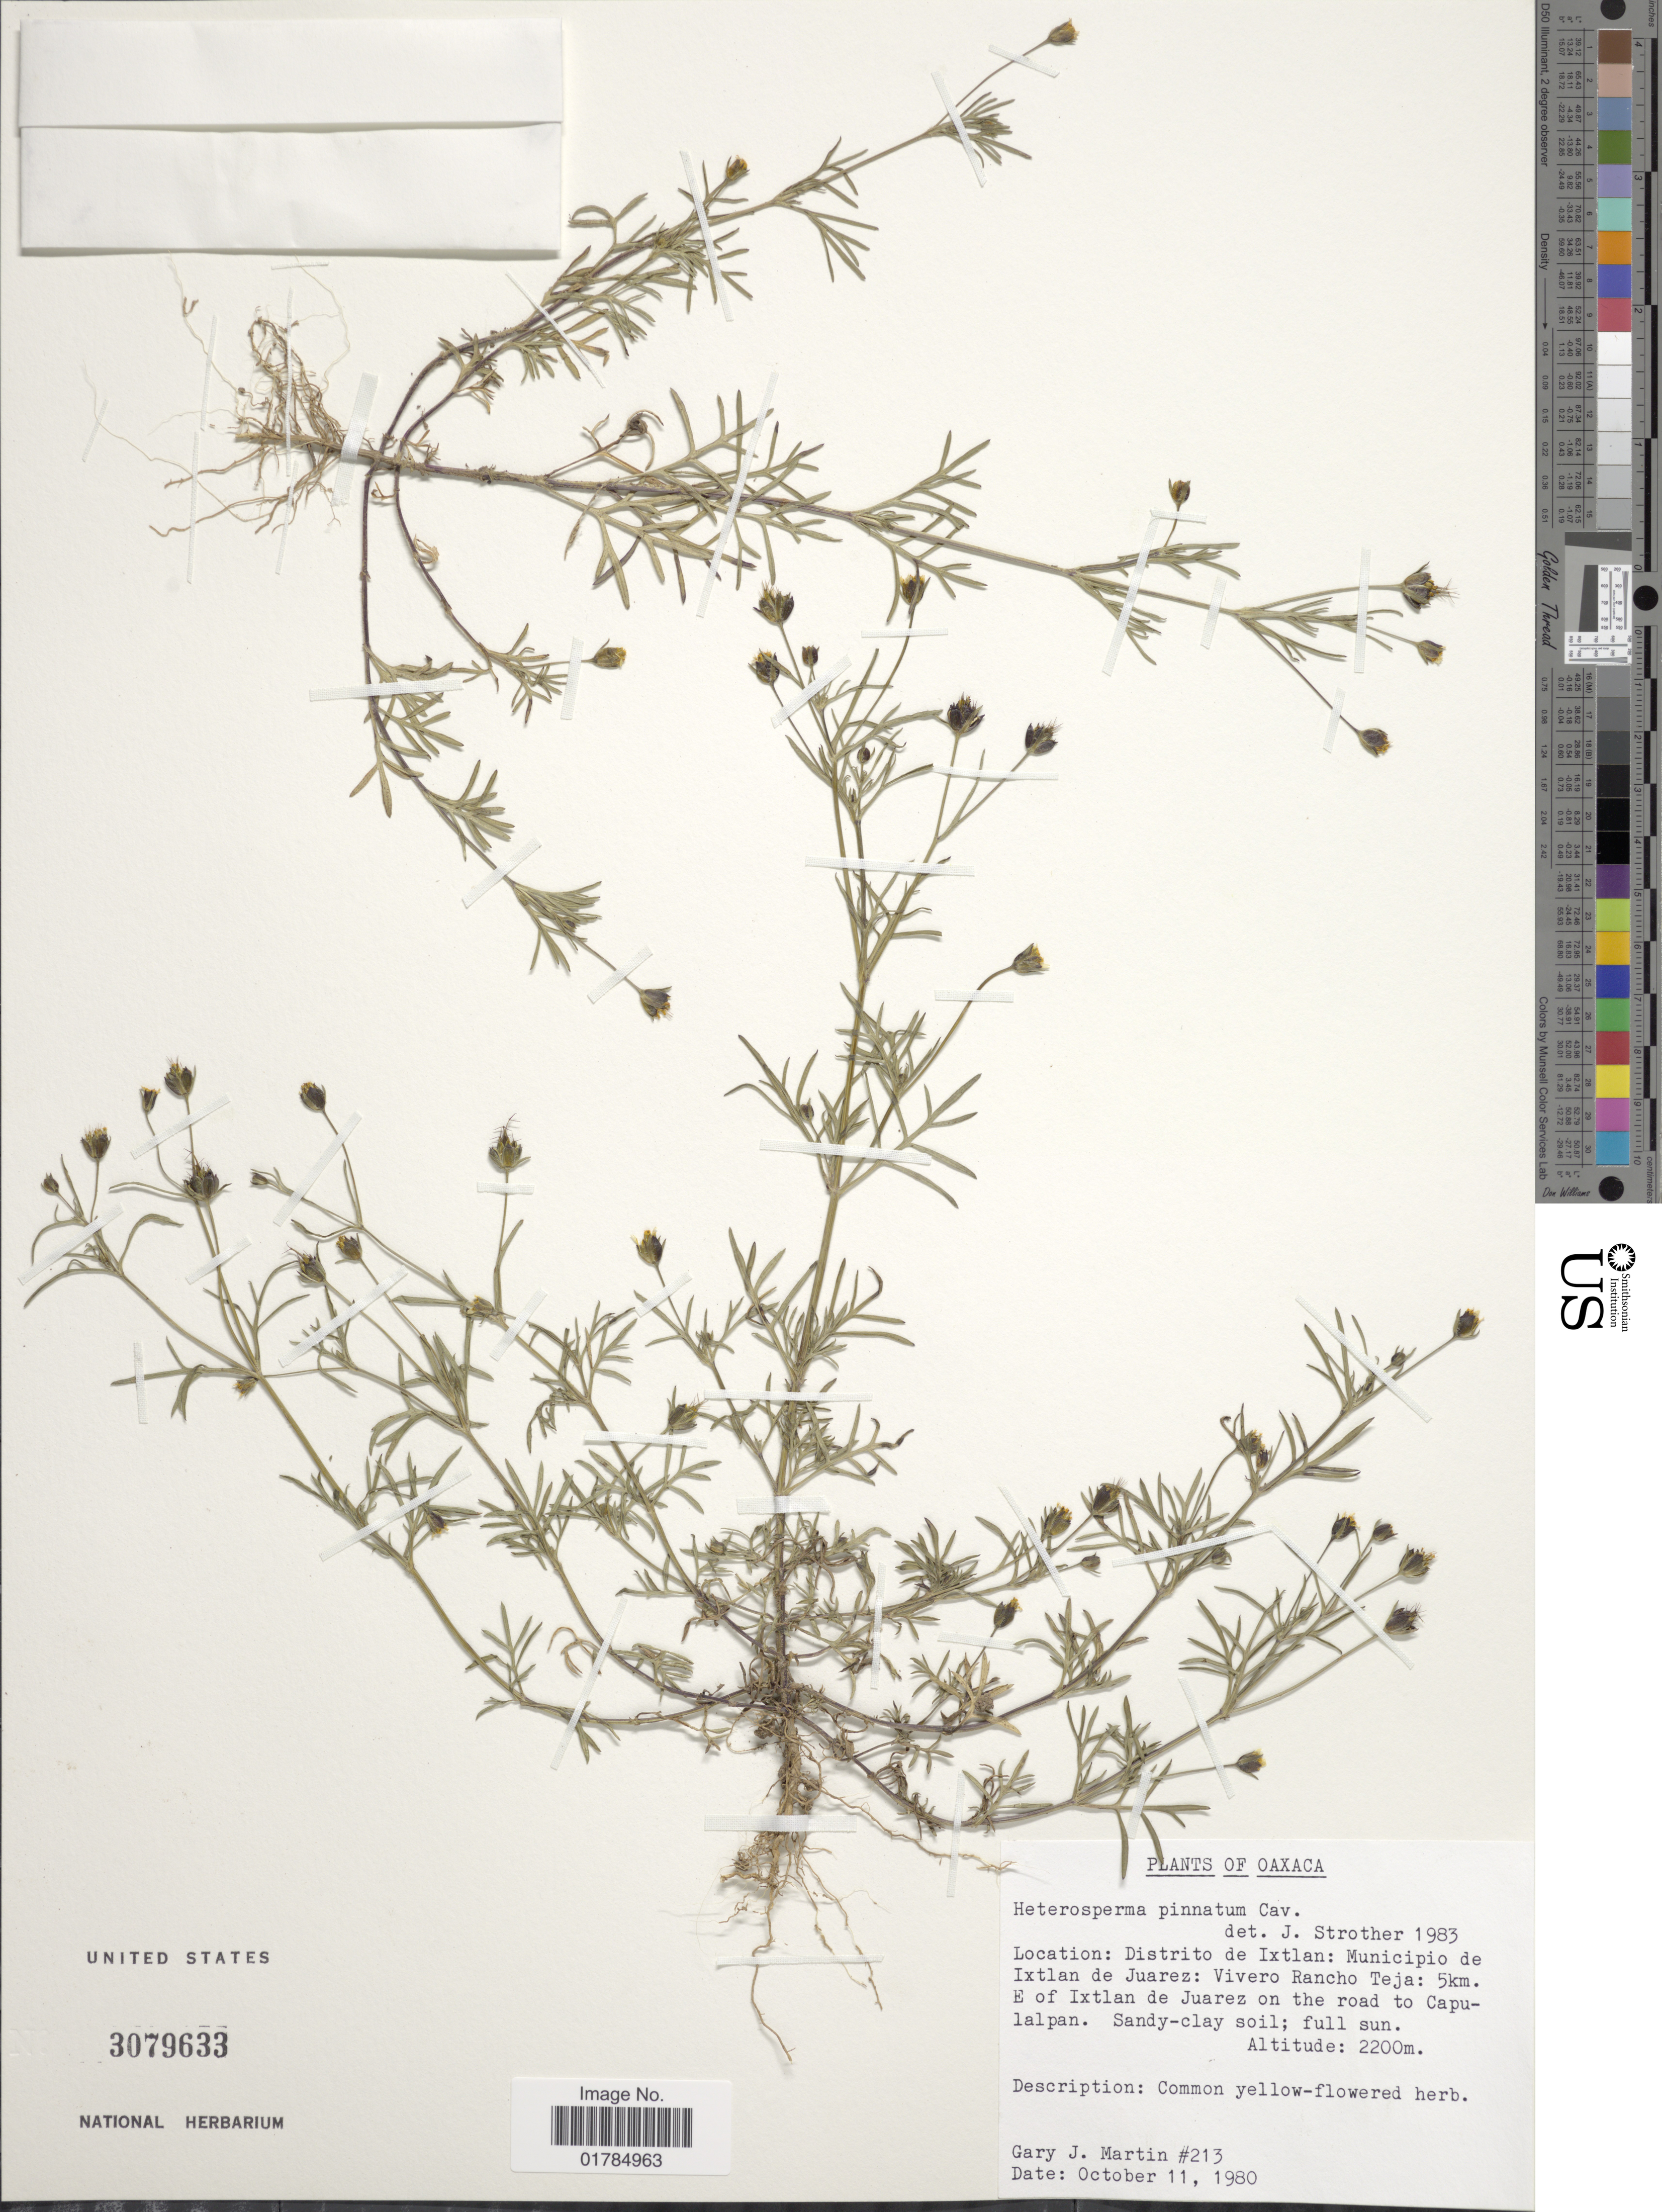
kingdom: Plantae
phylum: Tracheophyta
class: Magnoliopsida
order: Asterales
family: Asteraceae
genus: Heterosperma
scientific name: Heterosperma pinnatum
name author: Cav.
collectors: G. J. Martin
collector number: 213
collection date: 1980-10-11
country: Mexico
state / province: Oaxaca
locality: Distrito de xtlan: Municipio de Ixtlan de Juarez: Vivero Rancho Teja:: 5 km. E of Ixtlan de Juarez on the road to Capulalpan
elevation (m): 2200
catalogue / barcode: US 3079633